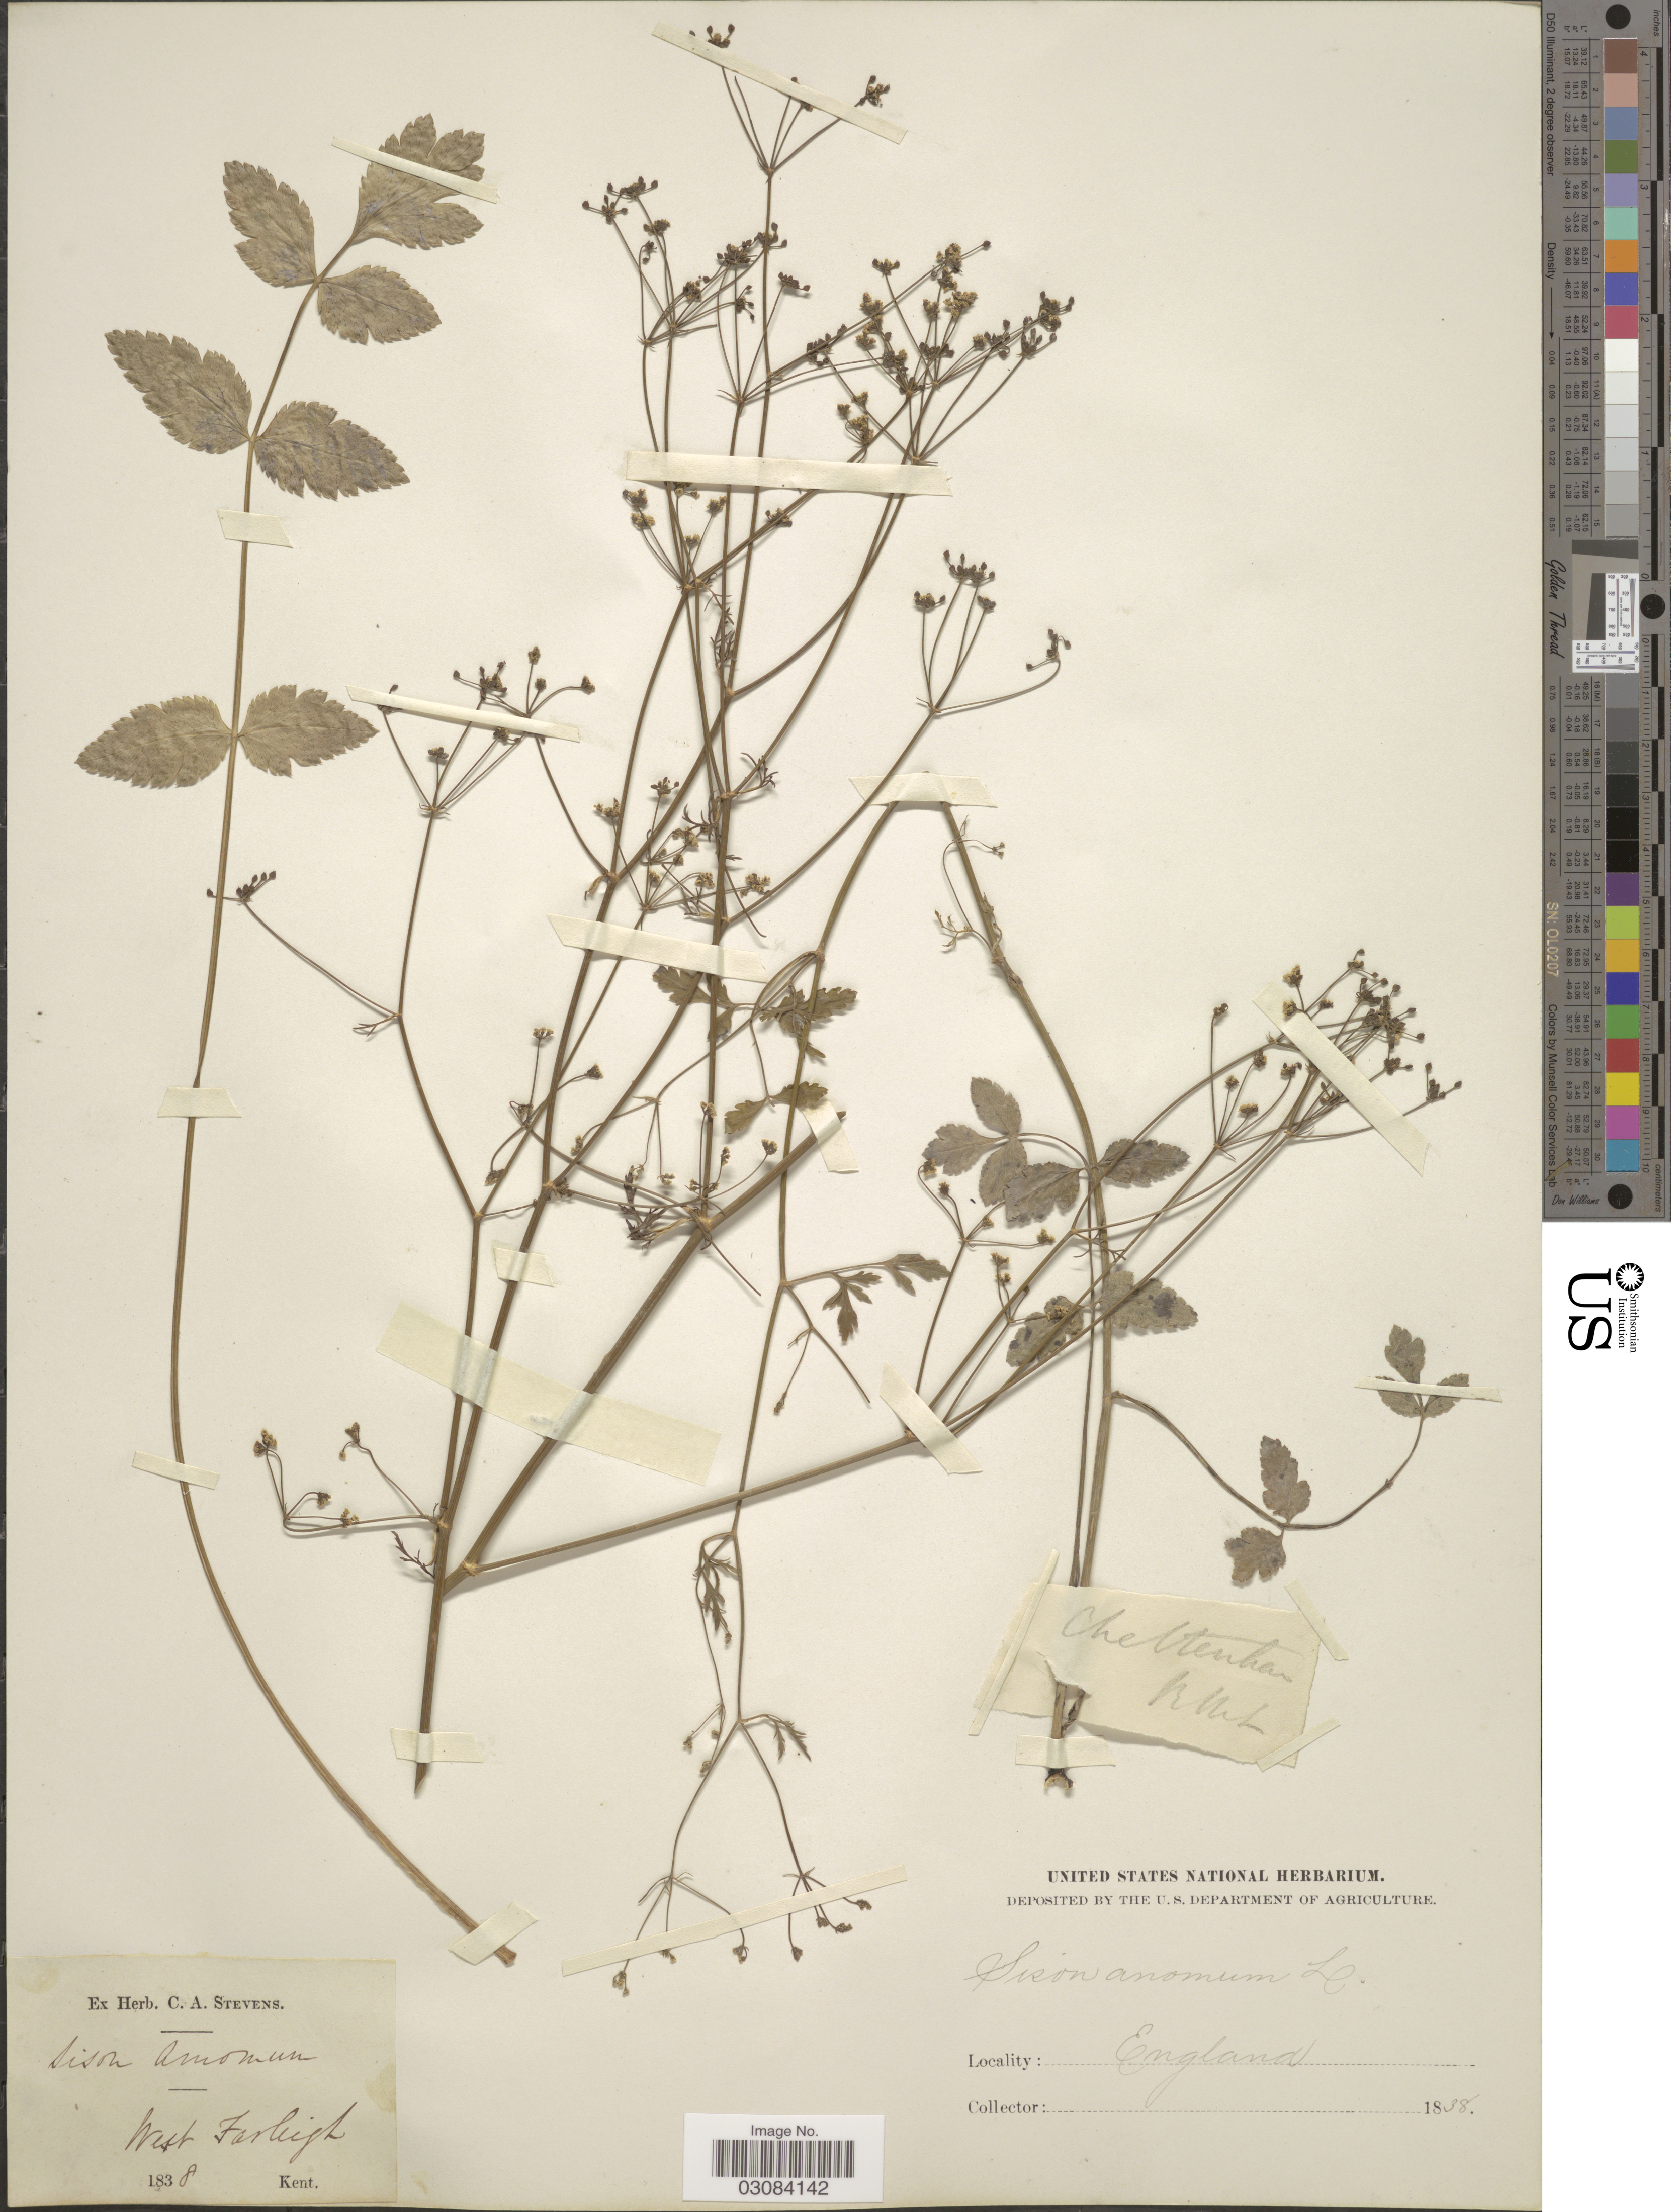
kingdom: Plantae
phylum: Tracheophyta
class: Magnoliopsida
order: Apiales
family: Apiaceae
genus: Sison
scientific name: Sison amomum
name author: L.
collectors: Ex herb. C. A. Stevens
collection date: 1838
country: United Kingdom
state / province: England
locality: West Farleigh. Kent.